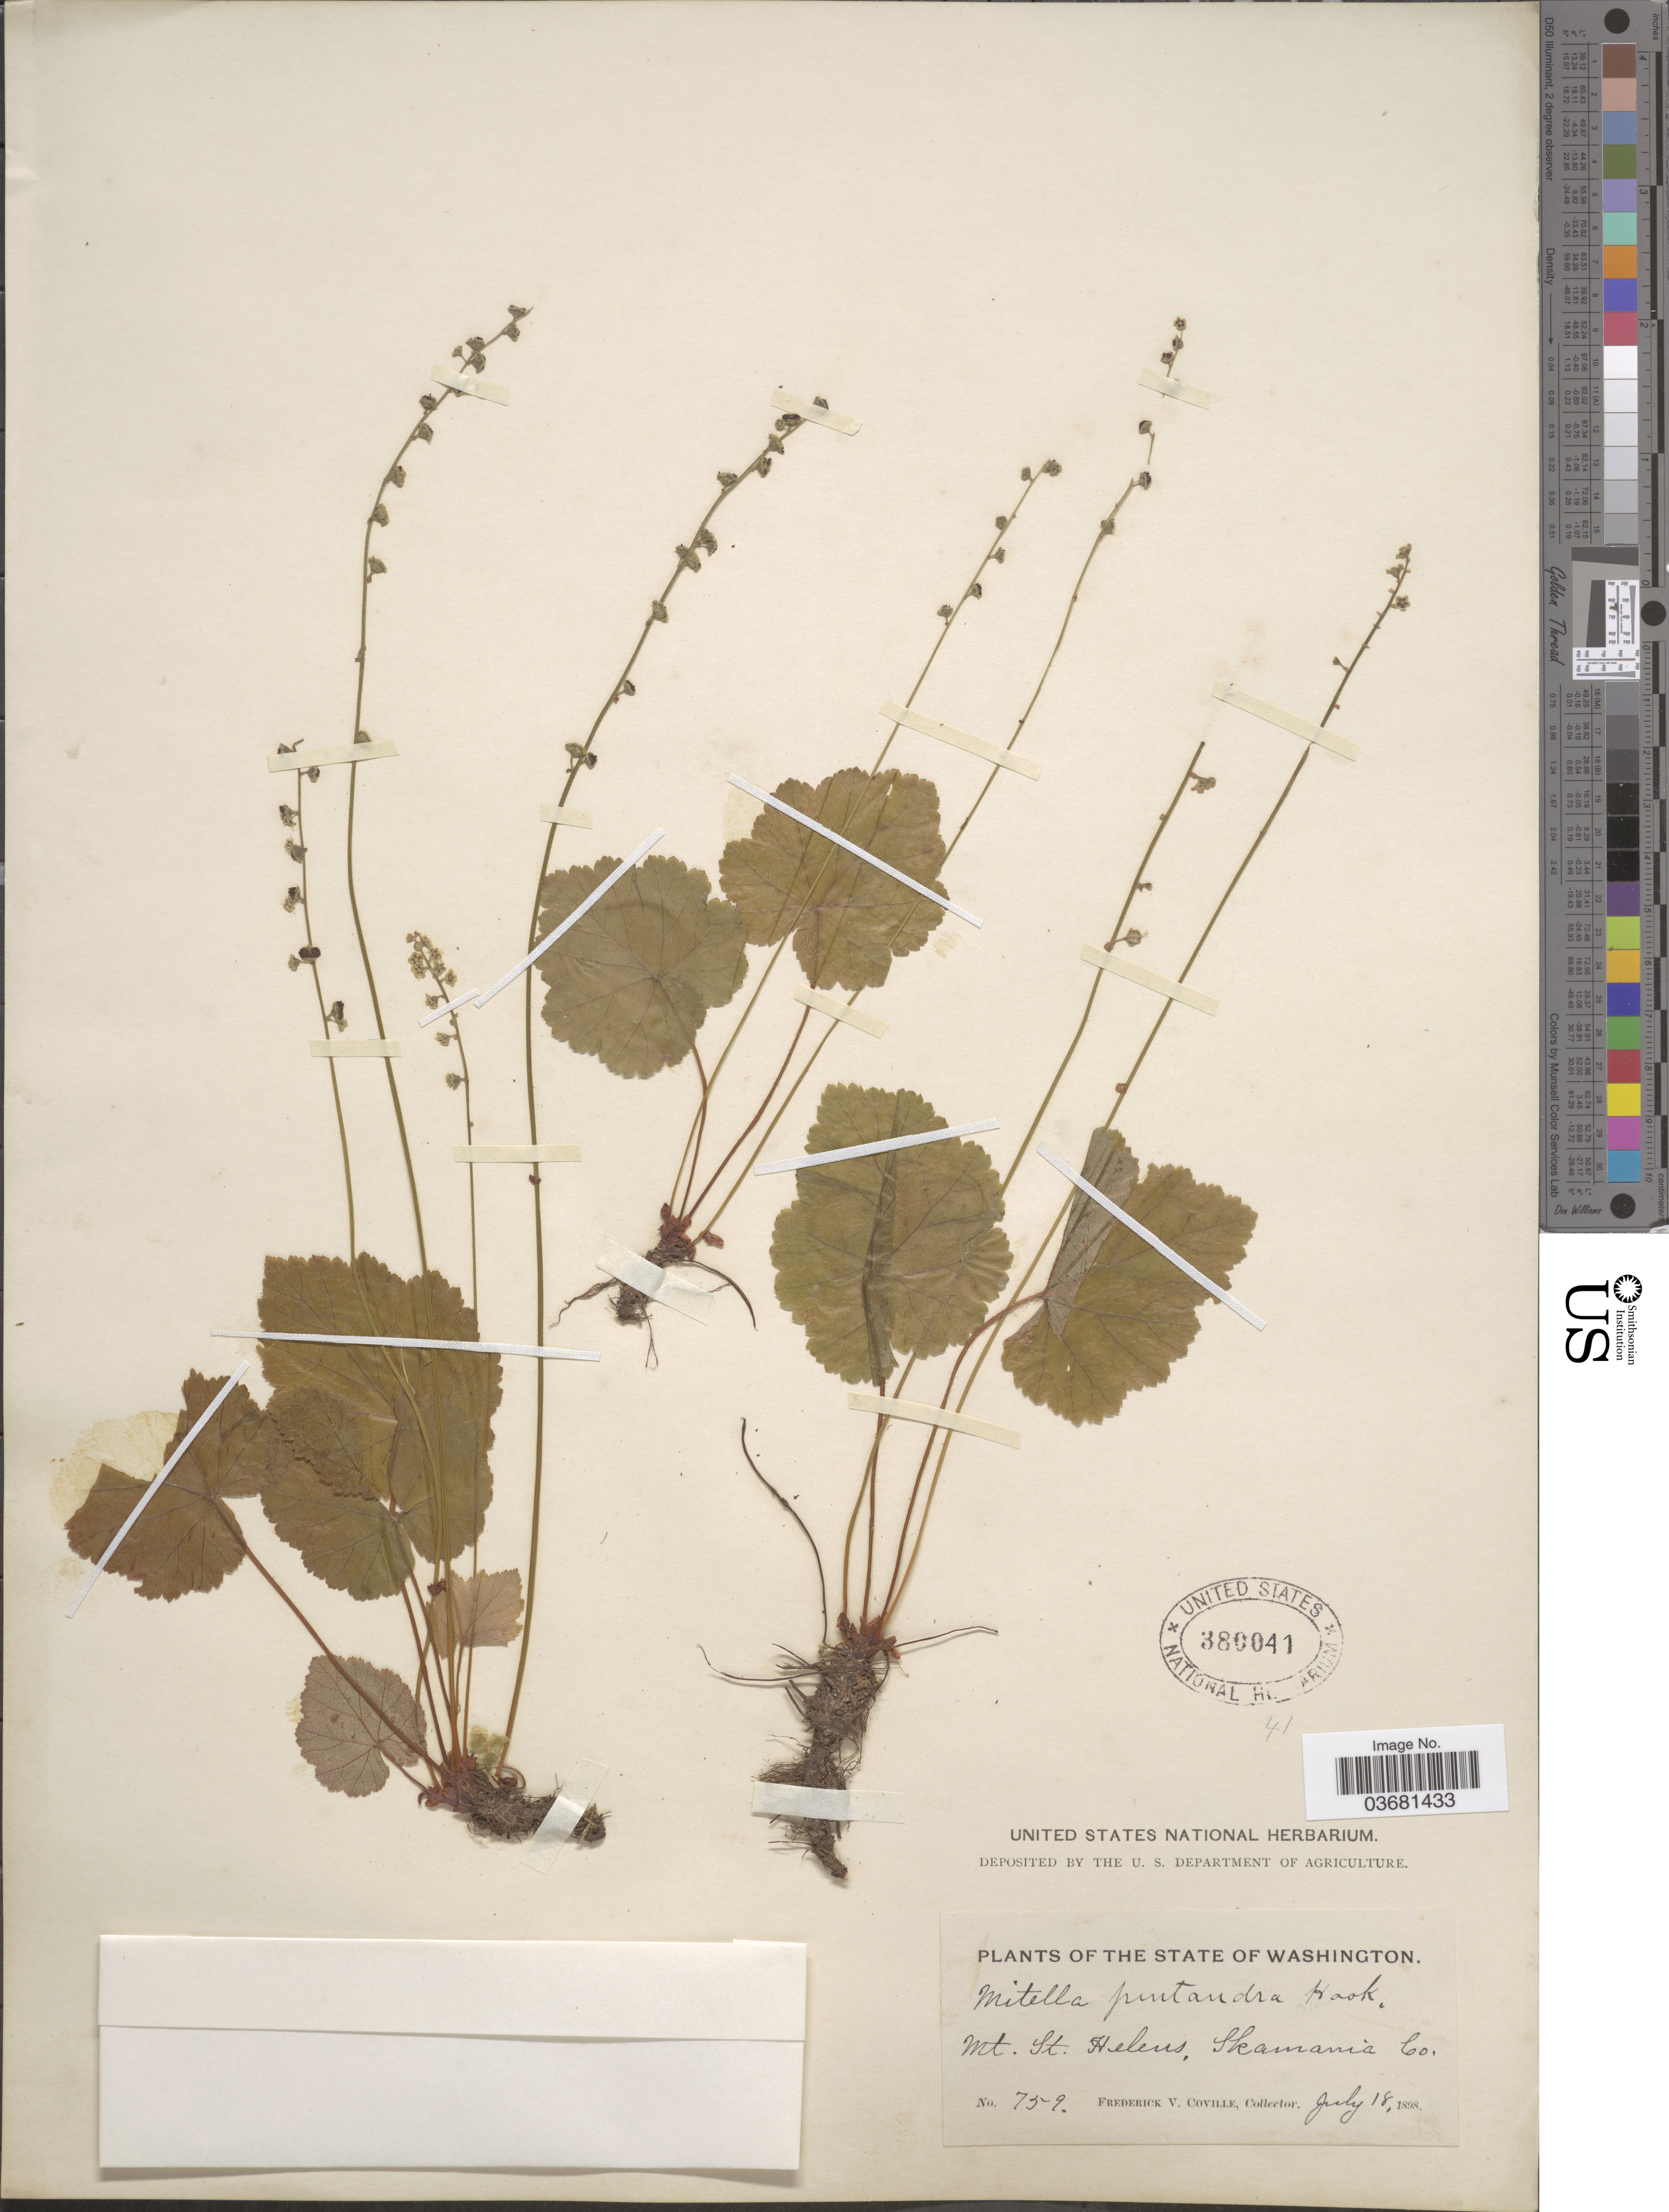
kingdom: Plantae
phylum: Tracheophyta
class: Magnoliopsida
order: Saxifragales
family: Saxifragaceae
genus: Mitella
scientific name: Mitella pentandra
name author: Hook.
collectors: F. V. Coville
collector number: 759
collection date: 1898-07-18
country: United States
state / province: Washington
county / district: Skamania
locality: Mt. St. Helens, Skamania Co.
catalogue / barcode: US 380041